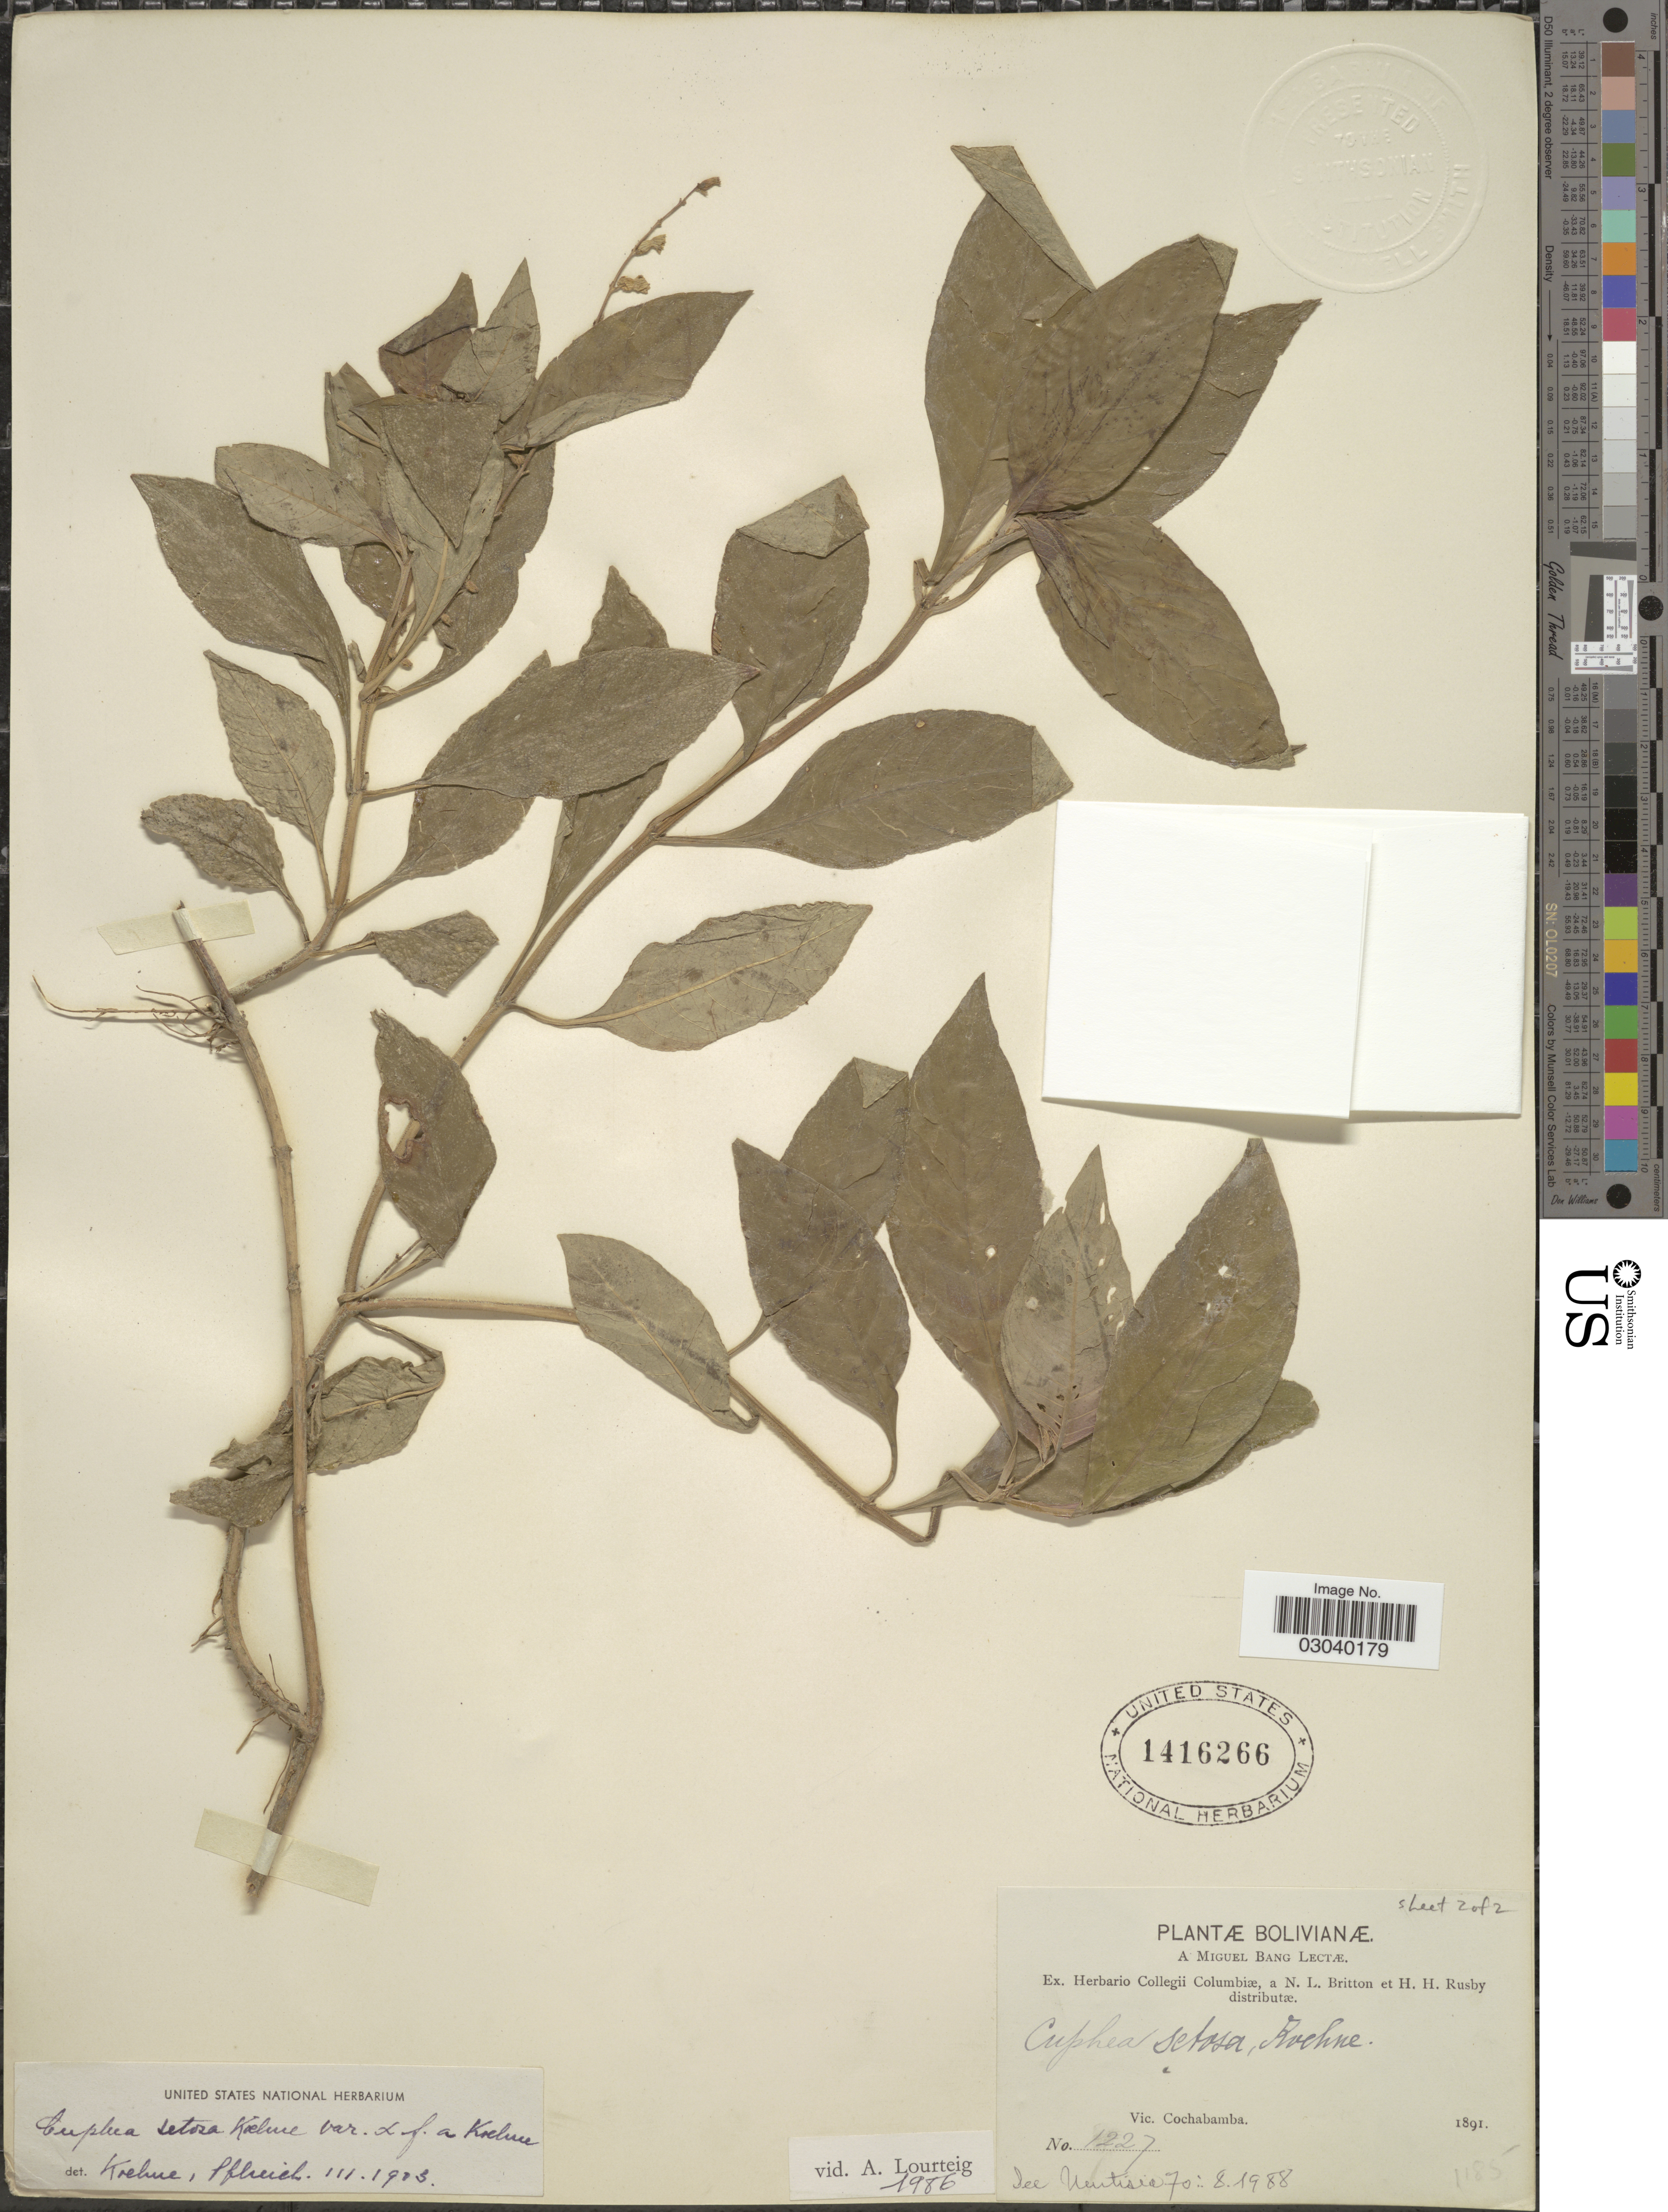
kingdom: Plantae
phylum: Tracheophyta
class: Magnoliopsida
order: Myrtales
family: Lythraceae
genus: Cuphea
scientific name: Cuphea setosa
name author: Koehne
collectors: M. Bang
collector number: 1227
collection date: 1891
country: Bolivia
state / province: Cochabamba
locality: Vic. Cochabamba.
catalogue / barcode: US 1416266